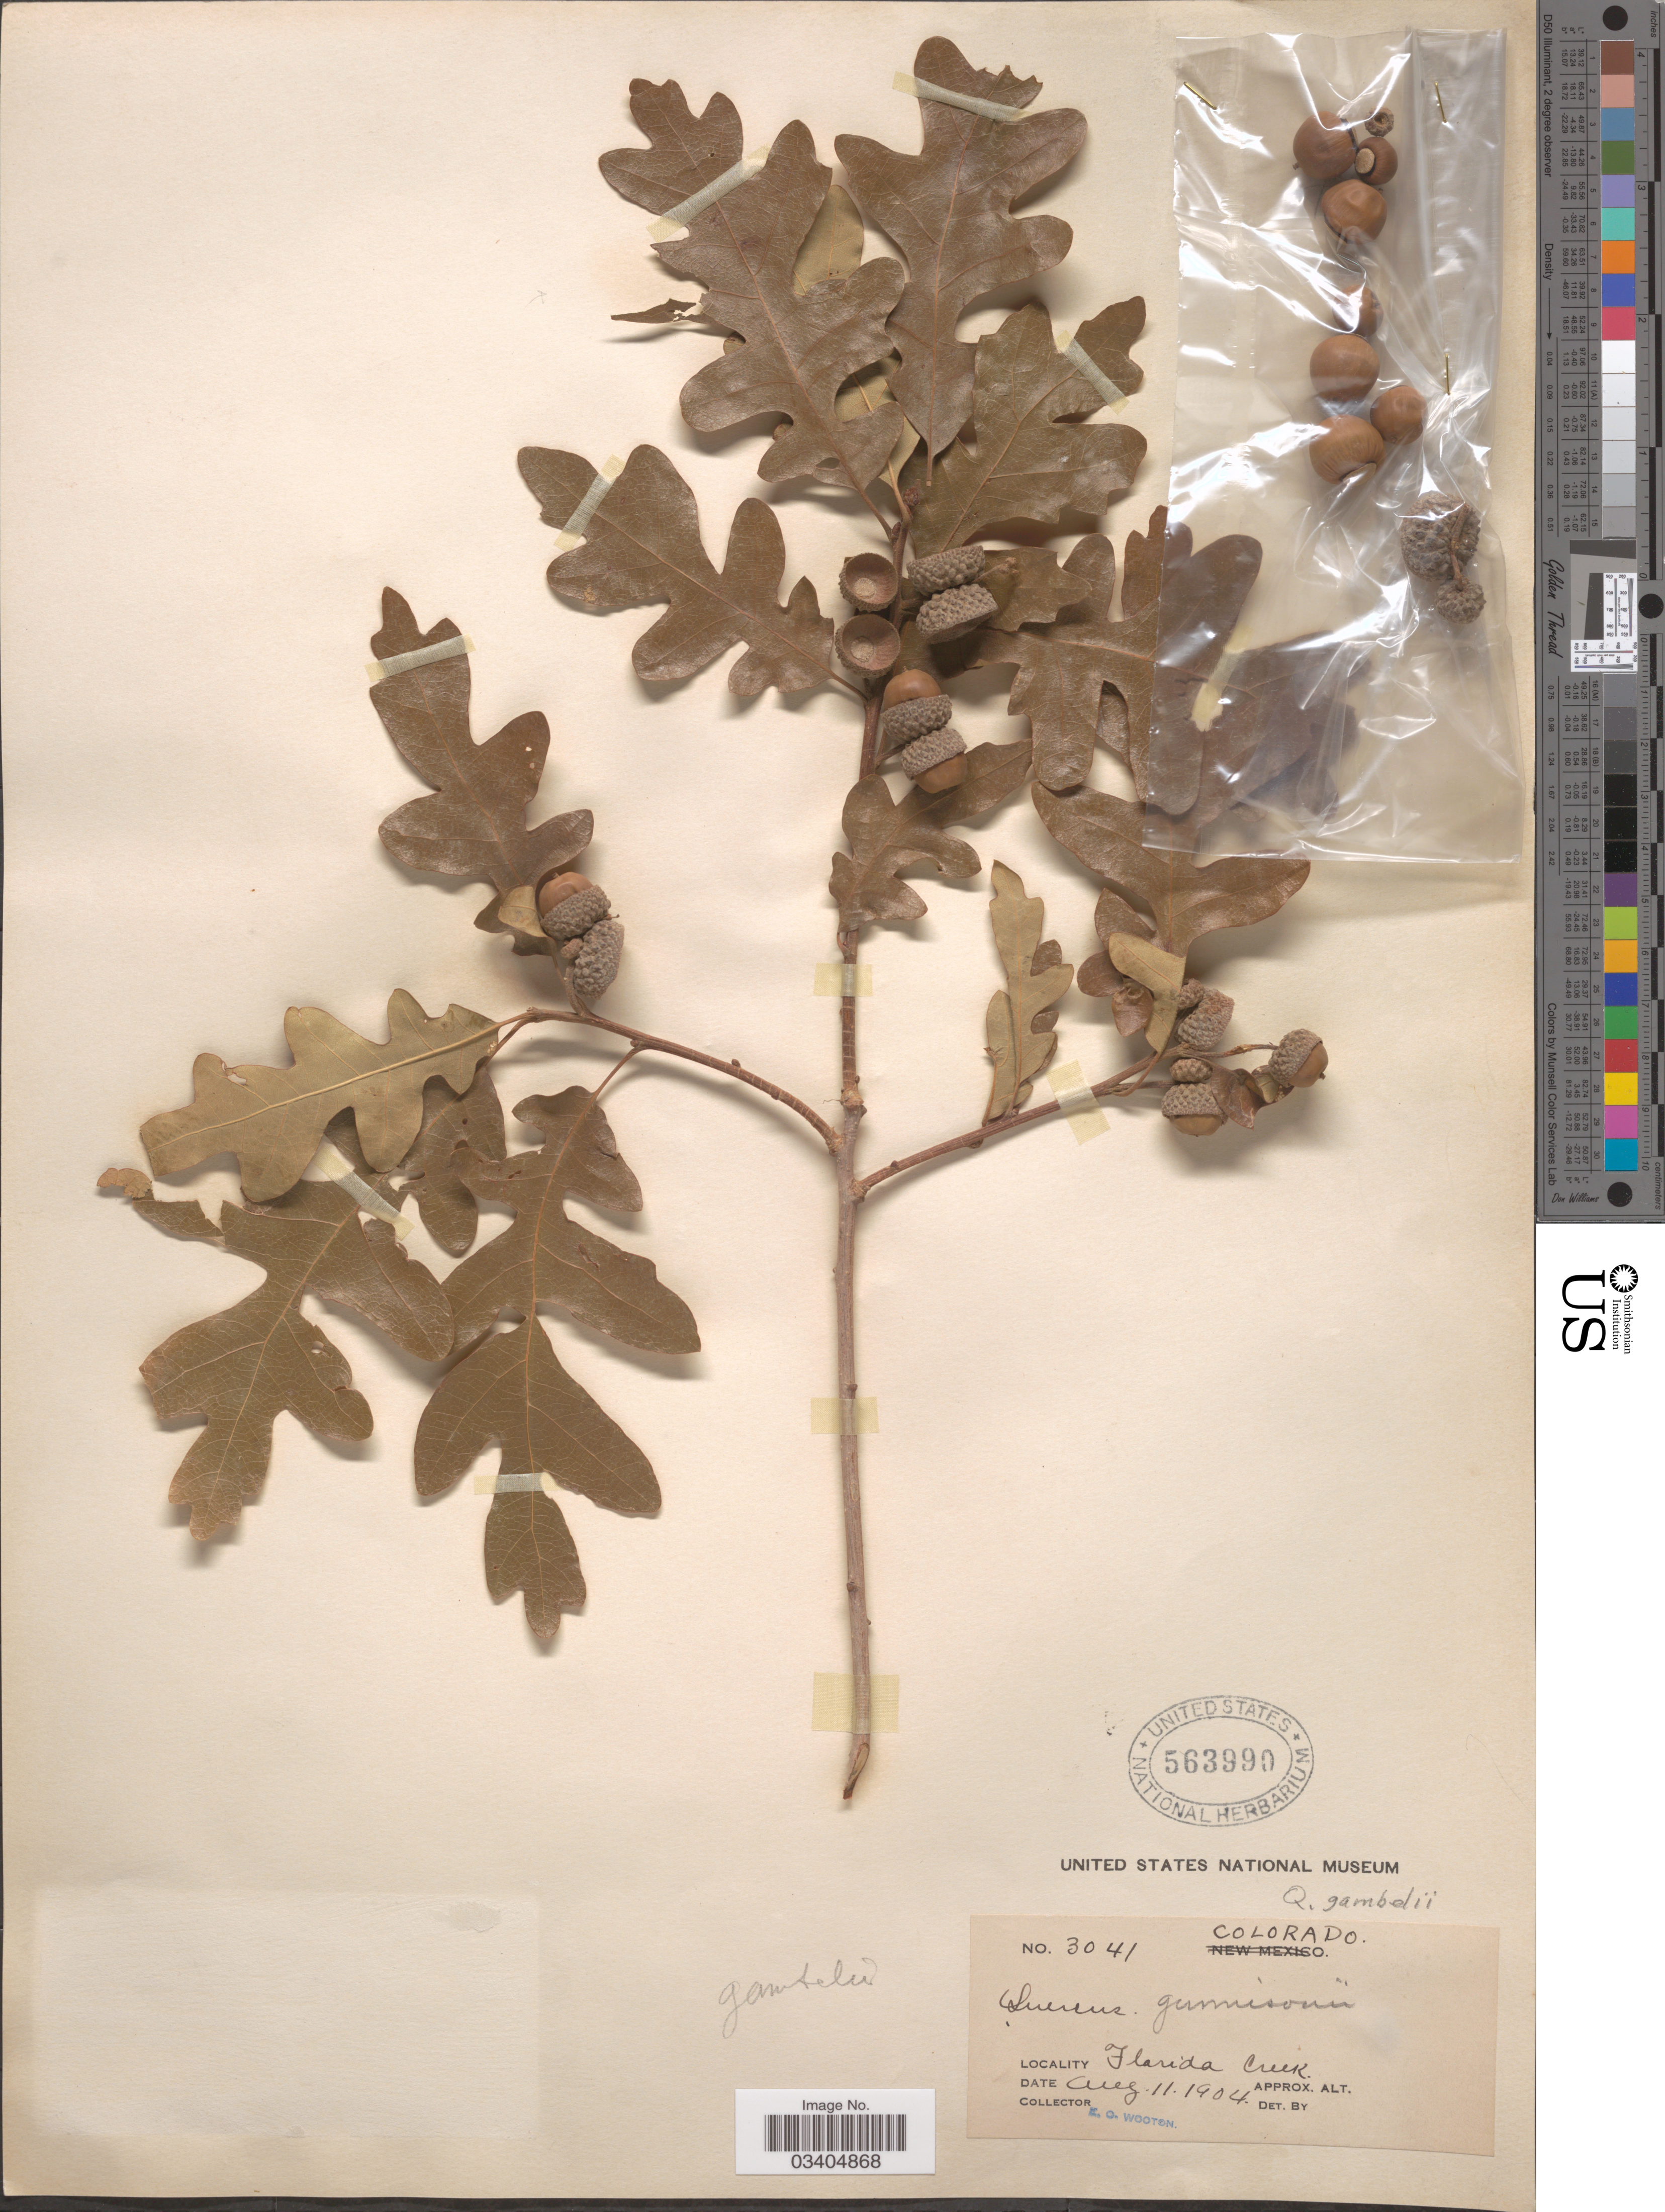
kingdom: Plantae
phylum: Tracheophyta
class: Magnoliopsida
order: Fagales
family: Fagaceae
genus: Quercus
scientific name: Quercus gambelii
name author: Nutt.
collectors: E. O. Wooton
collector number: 3041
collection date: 1904-08-11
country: United States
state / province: Colorado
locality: Florida Creek.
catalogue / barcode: US 563990